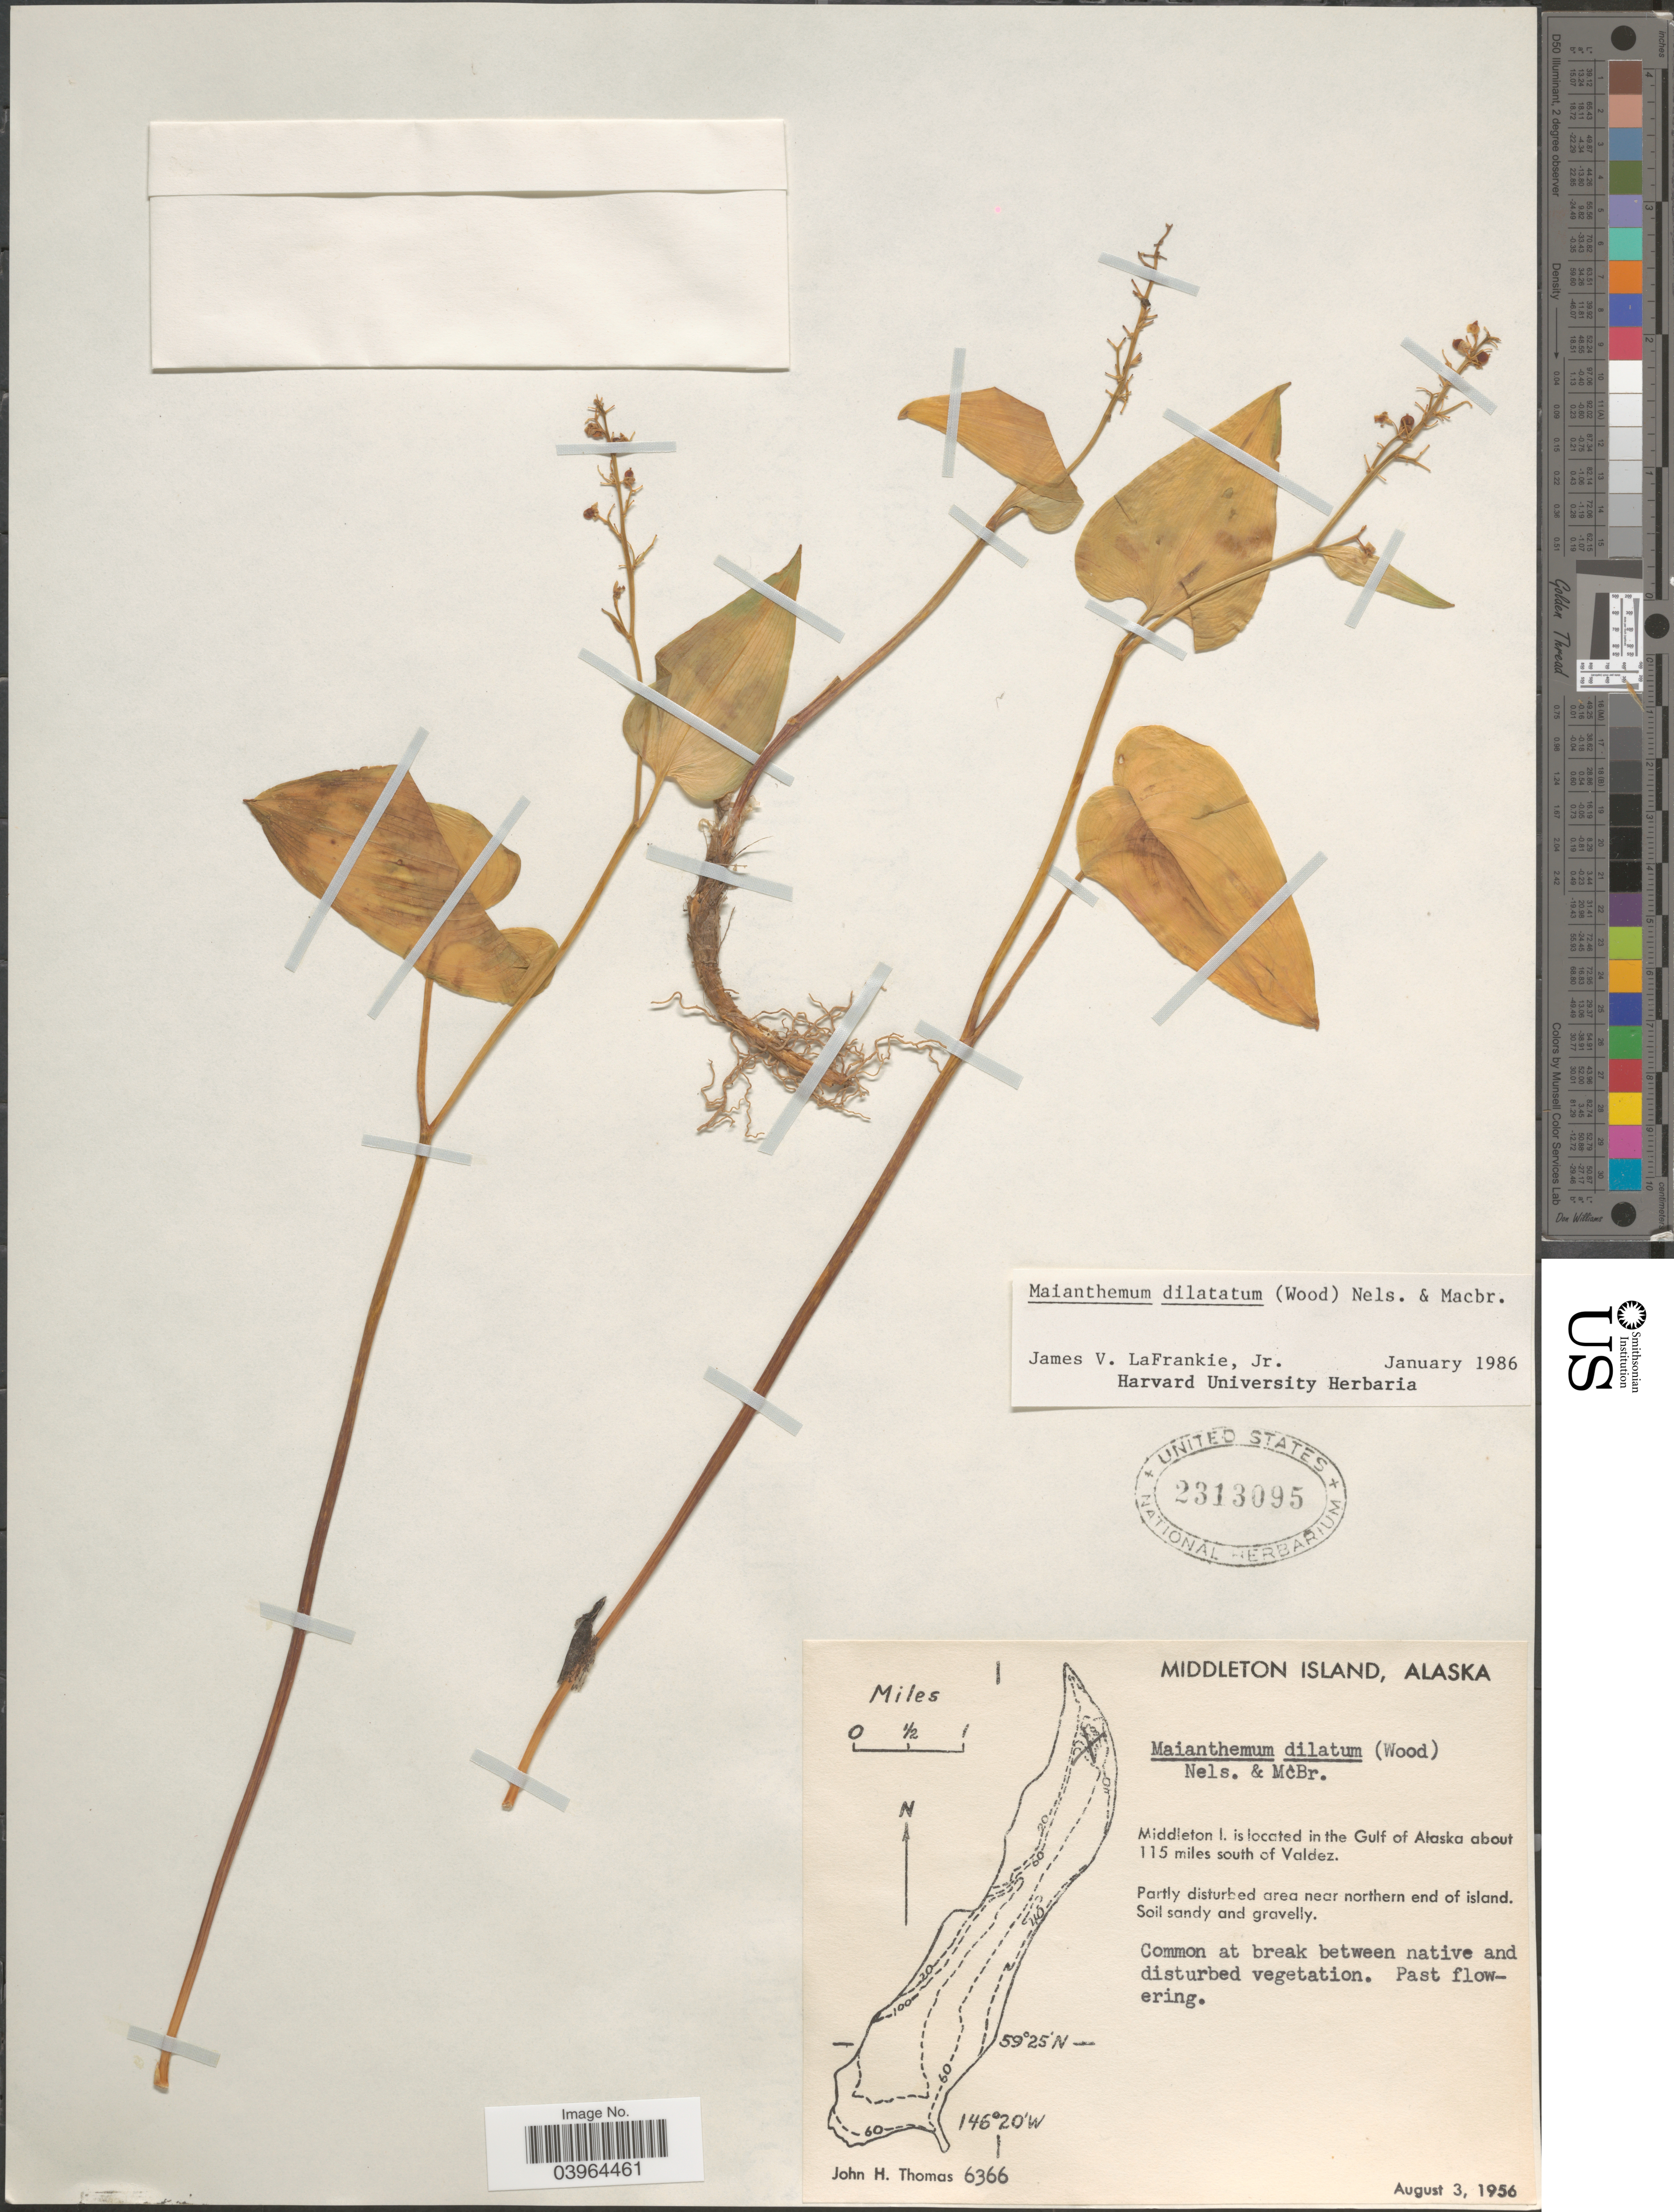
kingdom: Plantae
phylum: Tracheophyta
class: Liliopsida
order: Asparagales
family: Asparagaceae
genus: Maianthemum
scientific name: Maianthemum dilatatum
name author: (Alph. Wood) A. Nelson & J.F. Macbr.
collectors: J. H. Thomas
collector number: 6366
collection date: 1956-08-03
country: United States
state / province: Alaska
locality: Middleton Island. Middleton I. is located in the Gulf of Alaska about 115 miles south of Valdez. Partly disturbed area near northern end of island.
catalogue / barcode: US 2313095